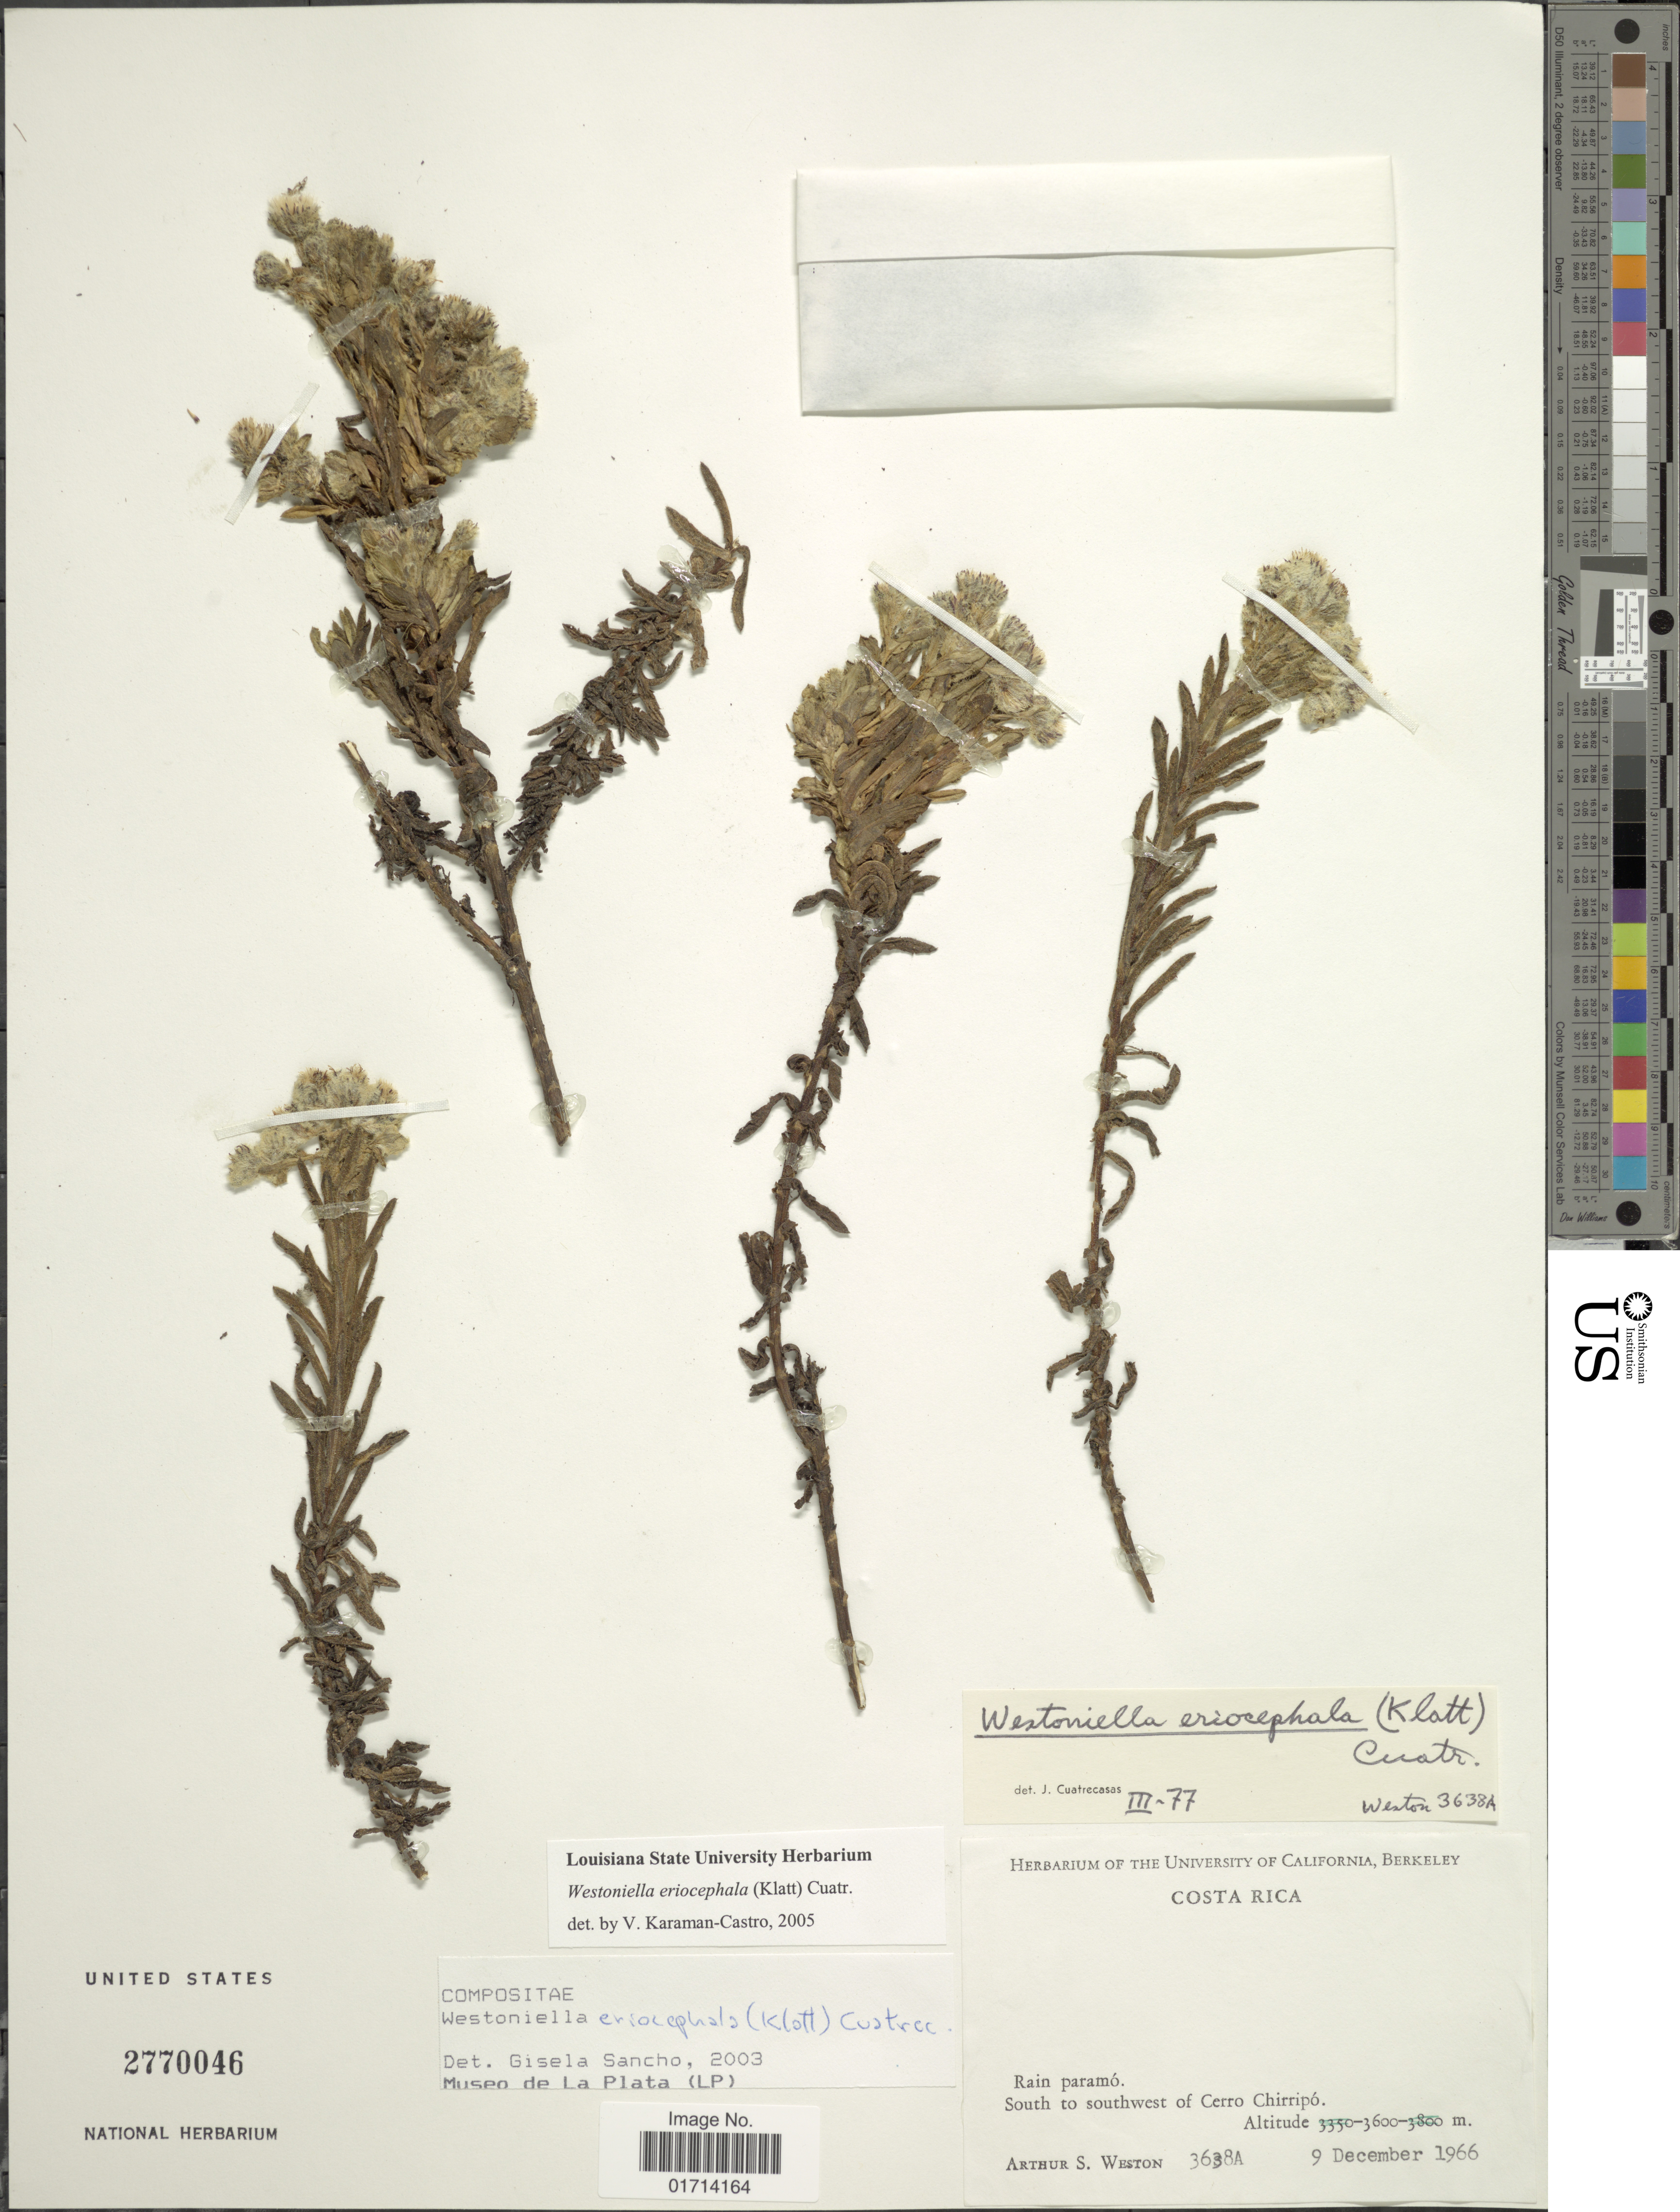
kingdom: Plantae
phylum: Tracheophyta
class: Magnoliopsida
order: Asterales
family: Asteraceae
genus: Westoniella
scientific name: Westoniella eriocephala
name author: (Klatt) Cuatrec.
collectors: A. Weston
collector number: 3638A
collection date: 1966-12-09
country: Costa Rica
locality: Rain Paramo, South to southwest of Cerro Chirripo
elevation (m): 3600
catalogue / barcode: US 2770046